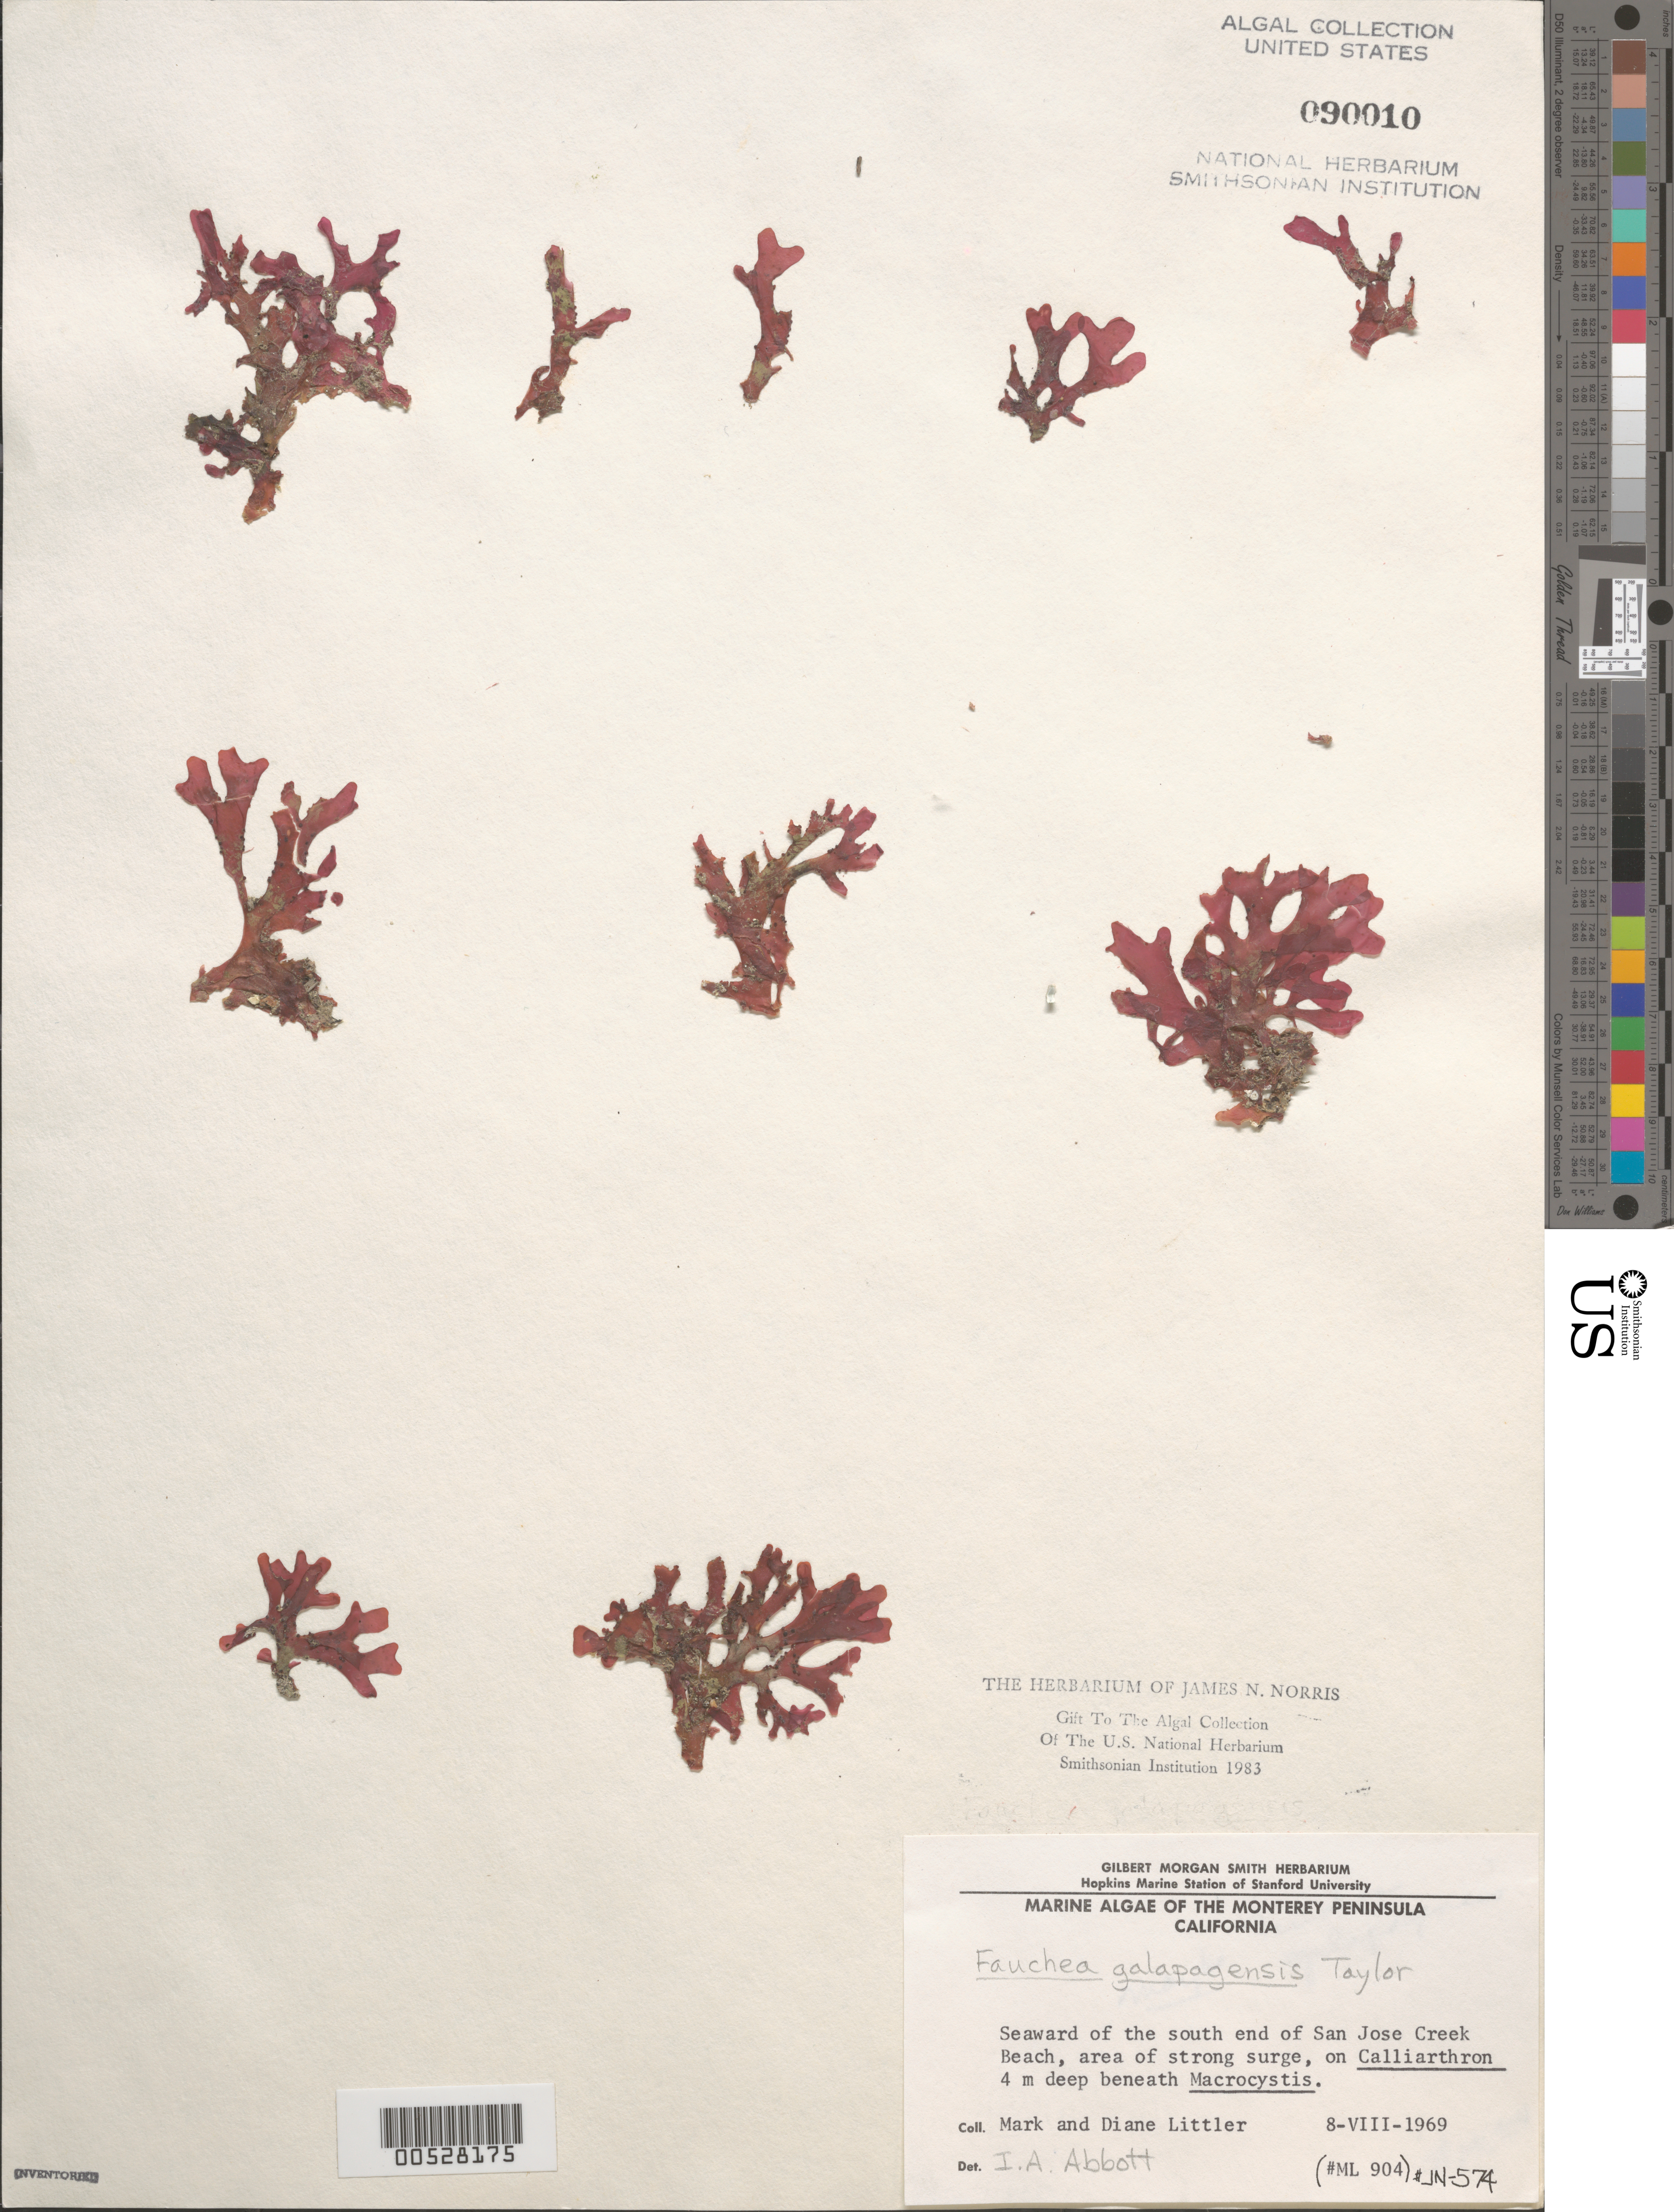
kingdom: Plantae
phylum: Rhodophyta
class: Florideophyceae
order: Rhodymeniales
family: Faucheaceae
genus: Gloiocladia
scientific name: Gloiocladia galapagensis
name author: (W.R. Taylor) N. Sánchez & Rodríguez-Prieto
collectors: M. M. Littler & D. S. Littler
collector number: ML 904 & JN-574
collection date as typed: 08 Aug 1969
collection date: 1969-08-08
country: United States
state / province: California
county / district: Monterey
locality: San Jose Creek Beach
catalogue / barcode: US 90010